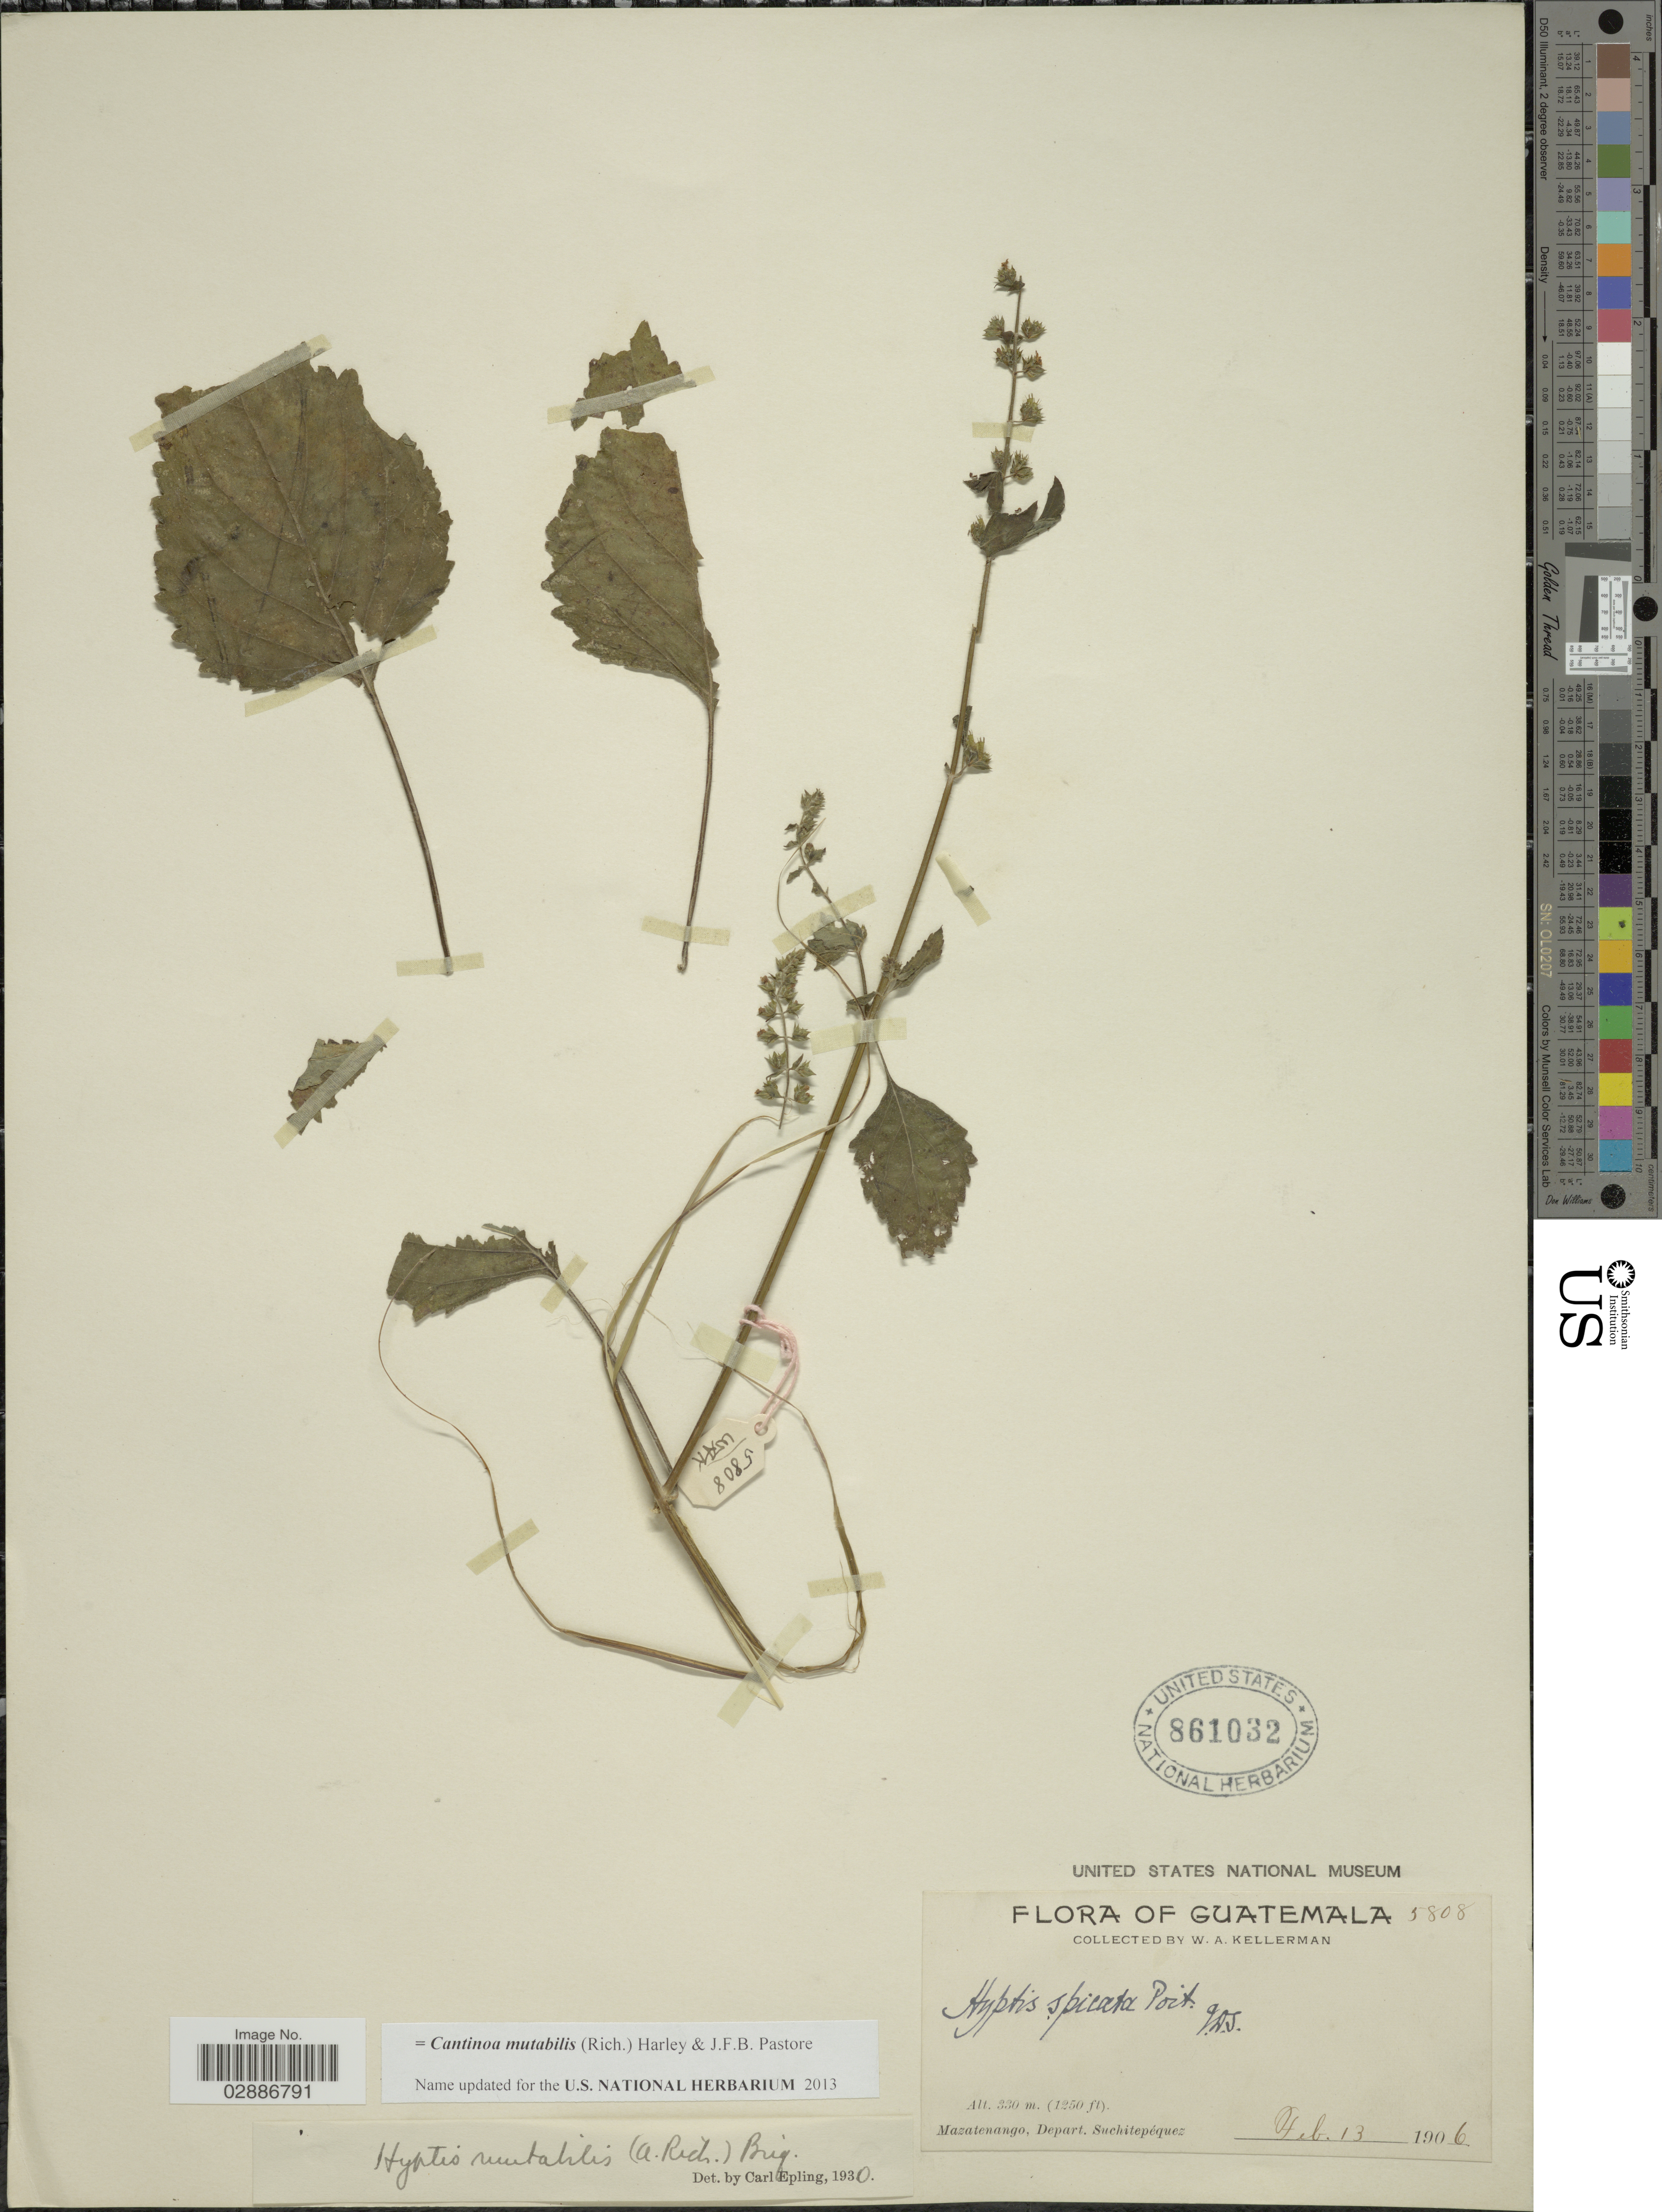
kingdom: Plantae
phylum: Tracheophyta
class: Magnoliopsida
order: Lamiales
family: Lamiaceae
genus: Cantinoa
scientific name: Cantinoa mutabilis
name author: (Rich.) Harley & J.F.B. Pastore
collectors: W. Kellerman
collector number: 5808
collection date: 1906-02-13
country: Guatemala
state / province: Suchitepéquez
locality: Mazatenango, Depart. Suchitepéquez.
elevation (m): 330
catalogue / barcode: US 861032